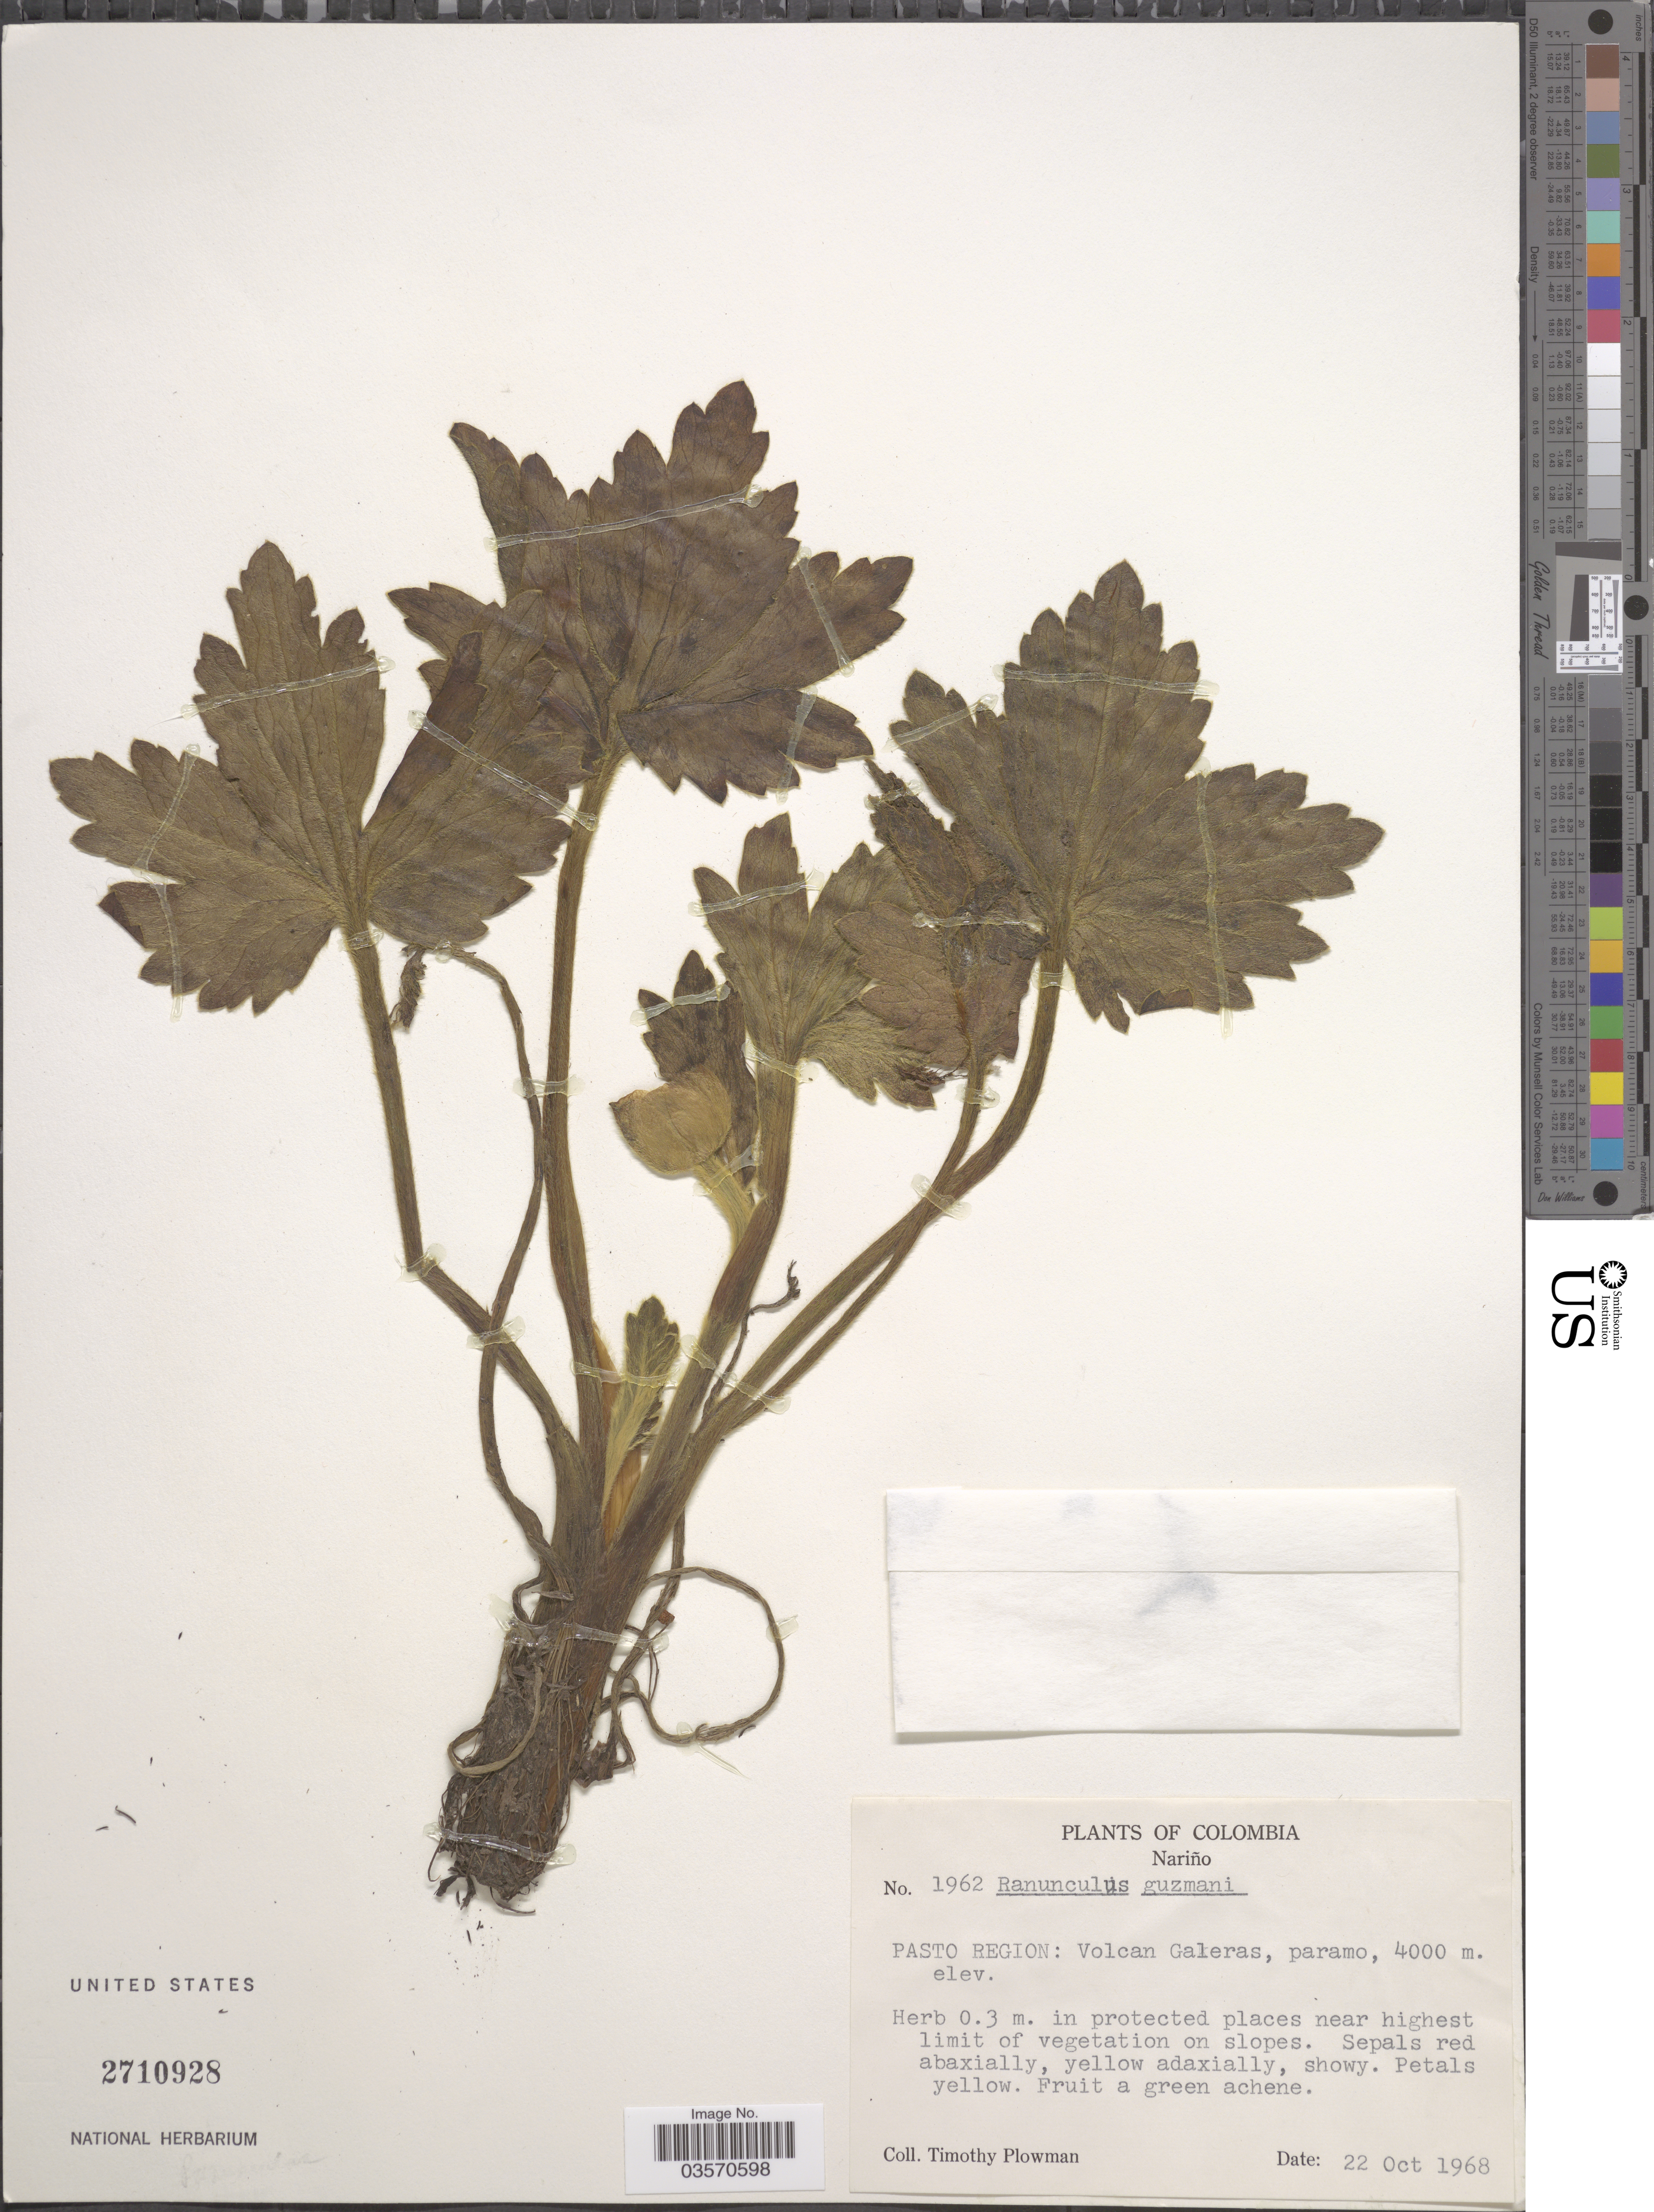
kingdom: Plantae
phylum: Tracheophyta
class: Magnoliopsida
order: Ranunculales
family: Ranunculaceae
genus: Krapfia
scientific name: Krapfia gusmannii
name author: (Humb. ex Caldas) Standl. & J.F. Macbr.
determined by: Strong, M. T., (US), Smithsonian Institution - National Museum of Natural History (UNITED STATES)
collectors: T. Plowman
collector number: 1962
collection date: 1968-10-22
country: Colombia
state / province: Nariño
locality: Pasto Region: Volcan Galeras.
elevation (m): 4000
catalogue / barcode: US 2710928